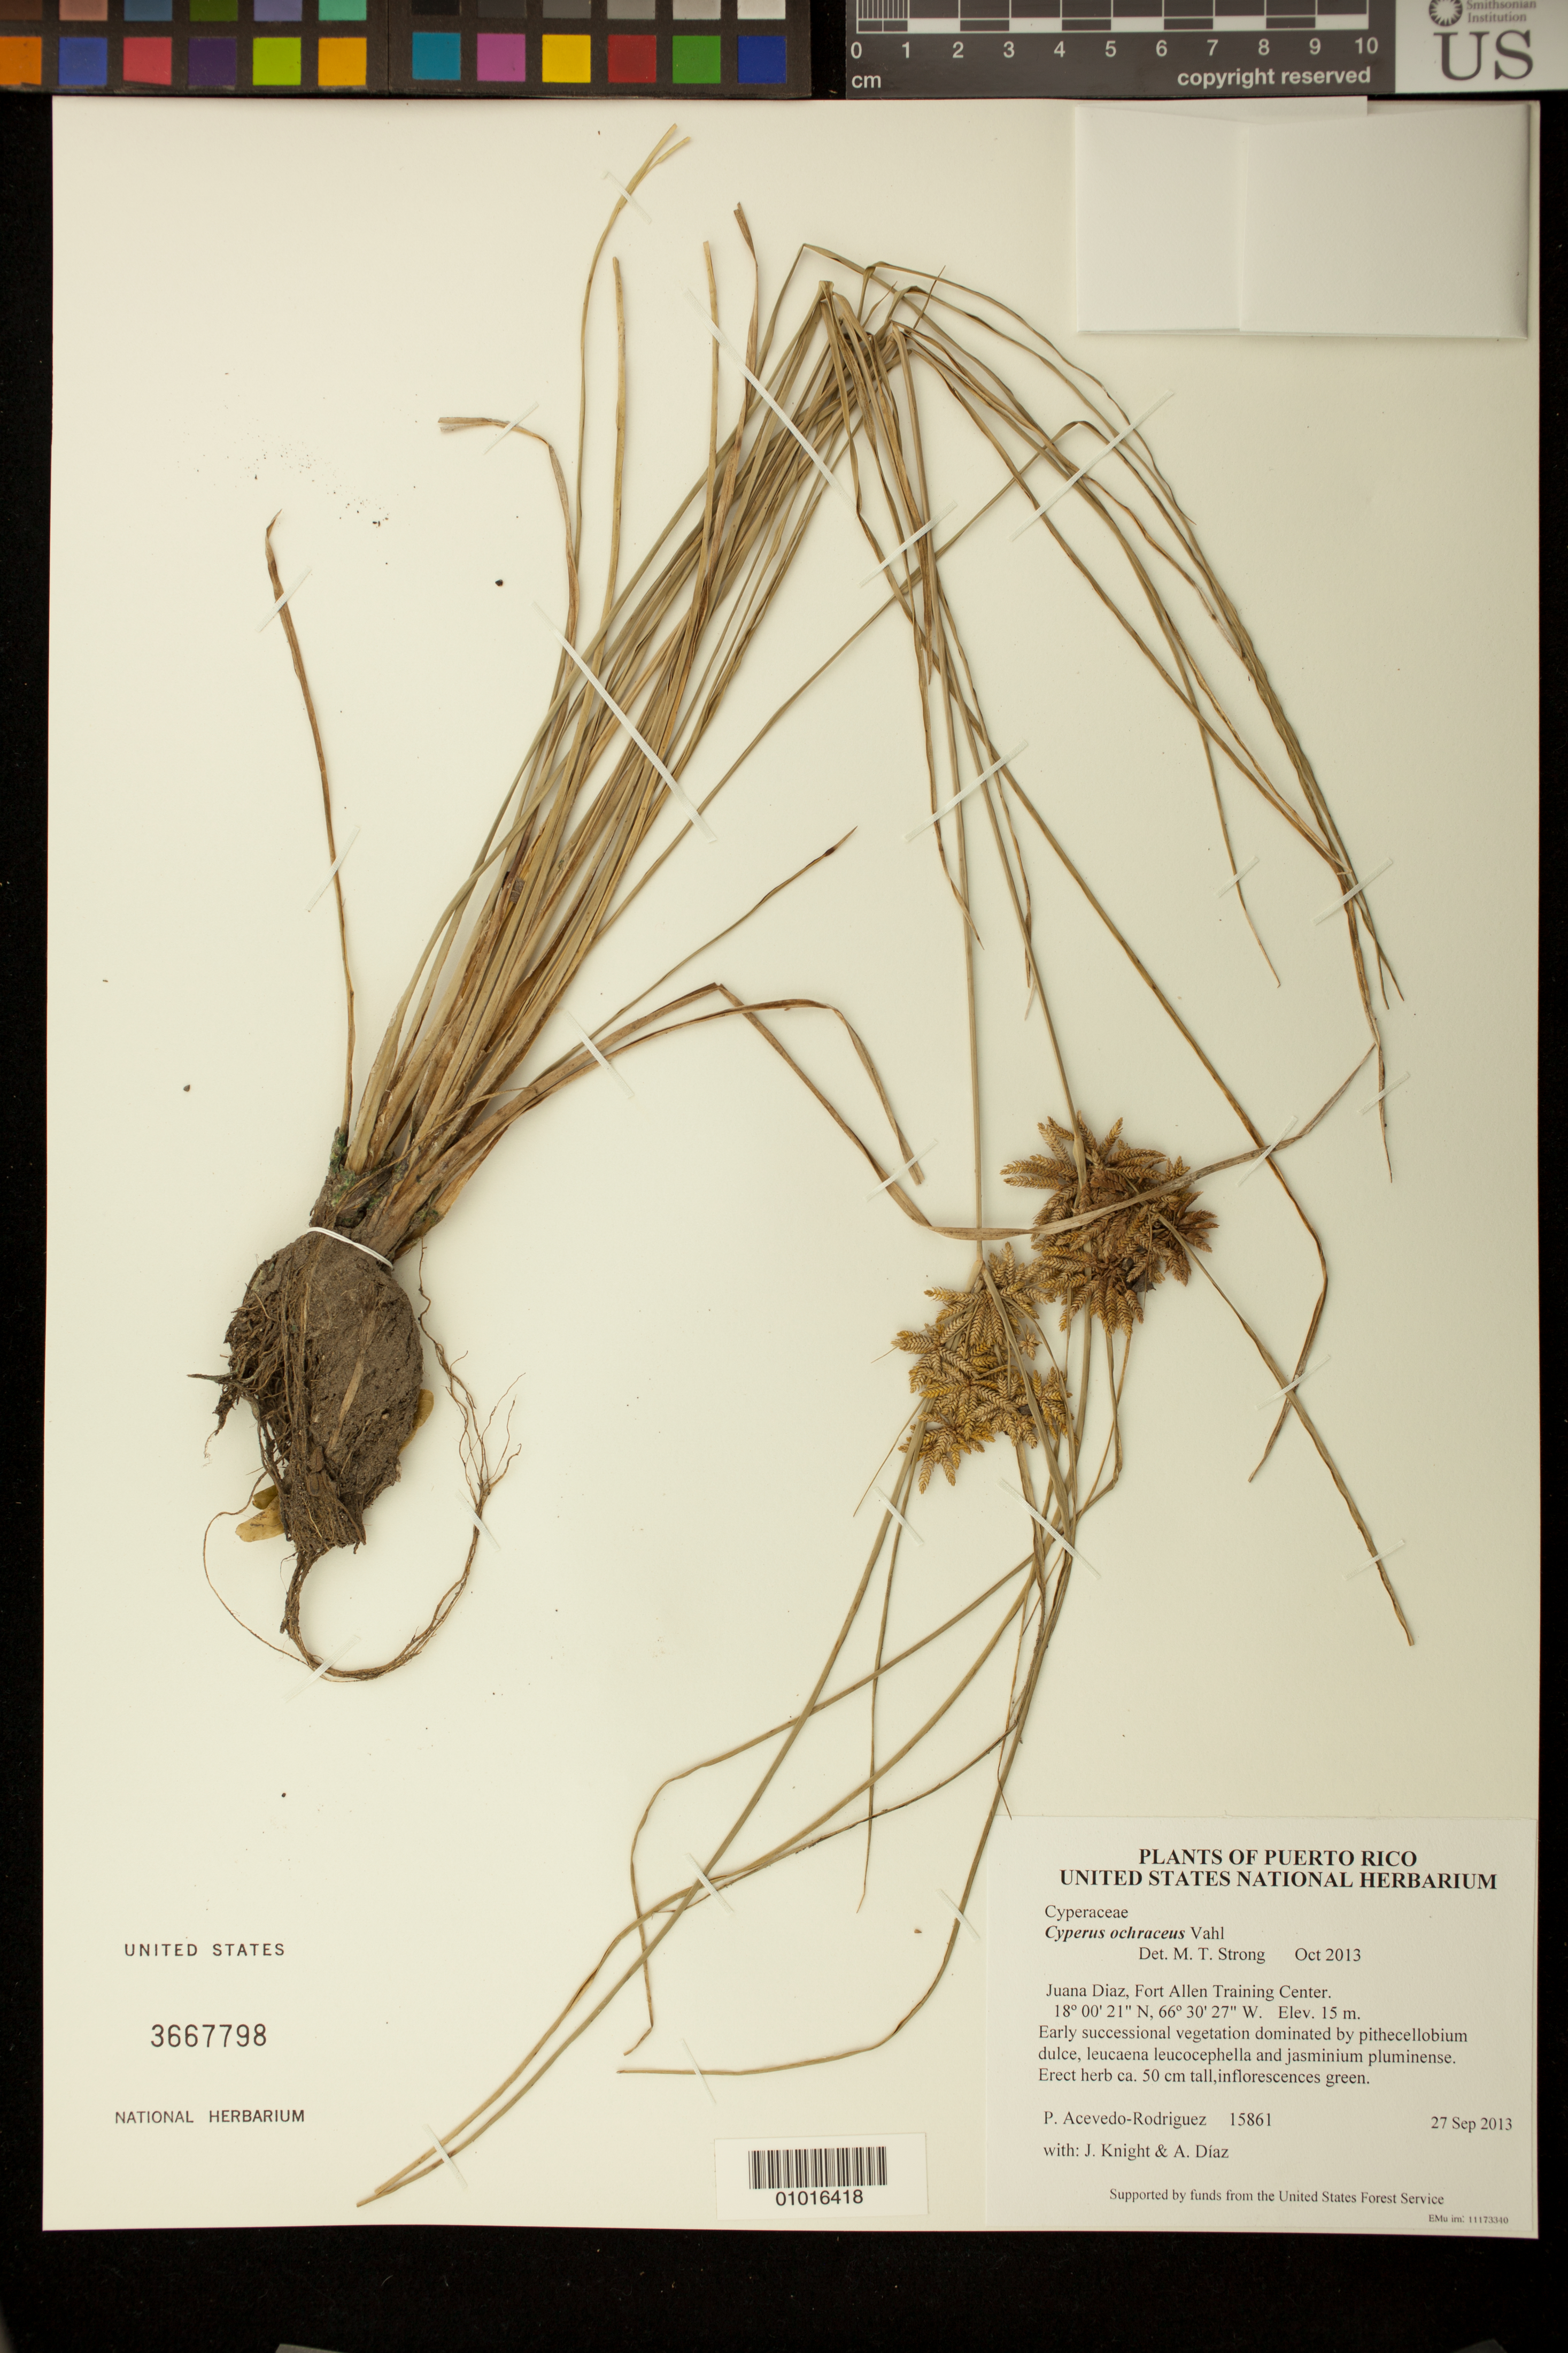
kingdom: Plantae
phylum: Tracheophyta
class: Liliopsida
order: Poales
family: Cyperaceae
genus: Cyperus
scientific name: Cyperus ochraceus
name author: Vahl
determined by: Strong, M. T., (US), Smithsonian Institution - National Museum of Natural History (UNITED STATES)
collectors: P. Acevedo-Rodr., J. Knight & A. Díaz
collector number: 15861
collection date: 2013-09-27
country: Puerto Rico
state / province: Juana Diaz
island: Puerto Rico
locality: Fort Allen Training Center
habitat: Early successional vegetation dominated by pithecellobium dulce, leucaena leucocephella and jasminium pluminense.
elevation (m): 15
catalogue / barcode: US 3667798